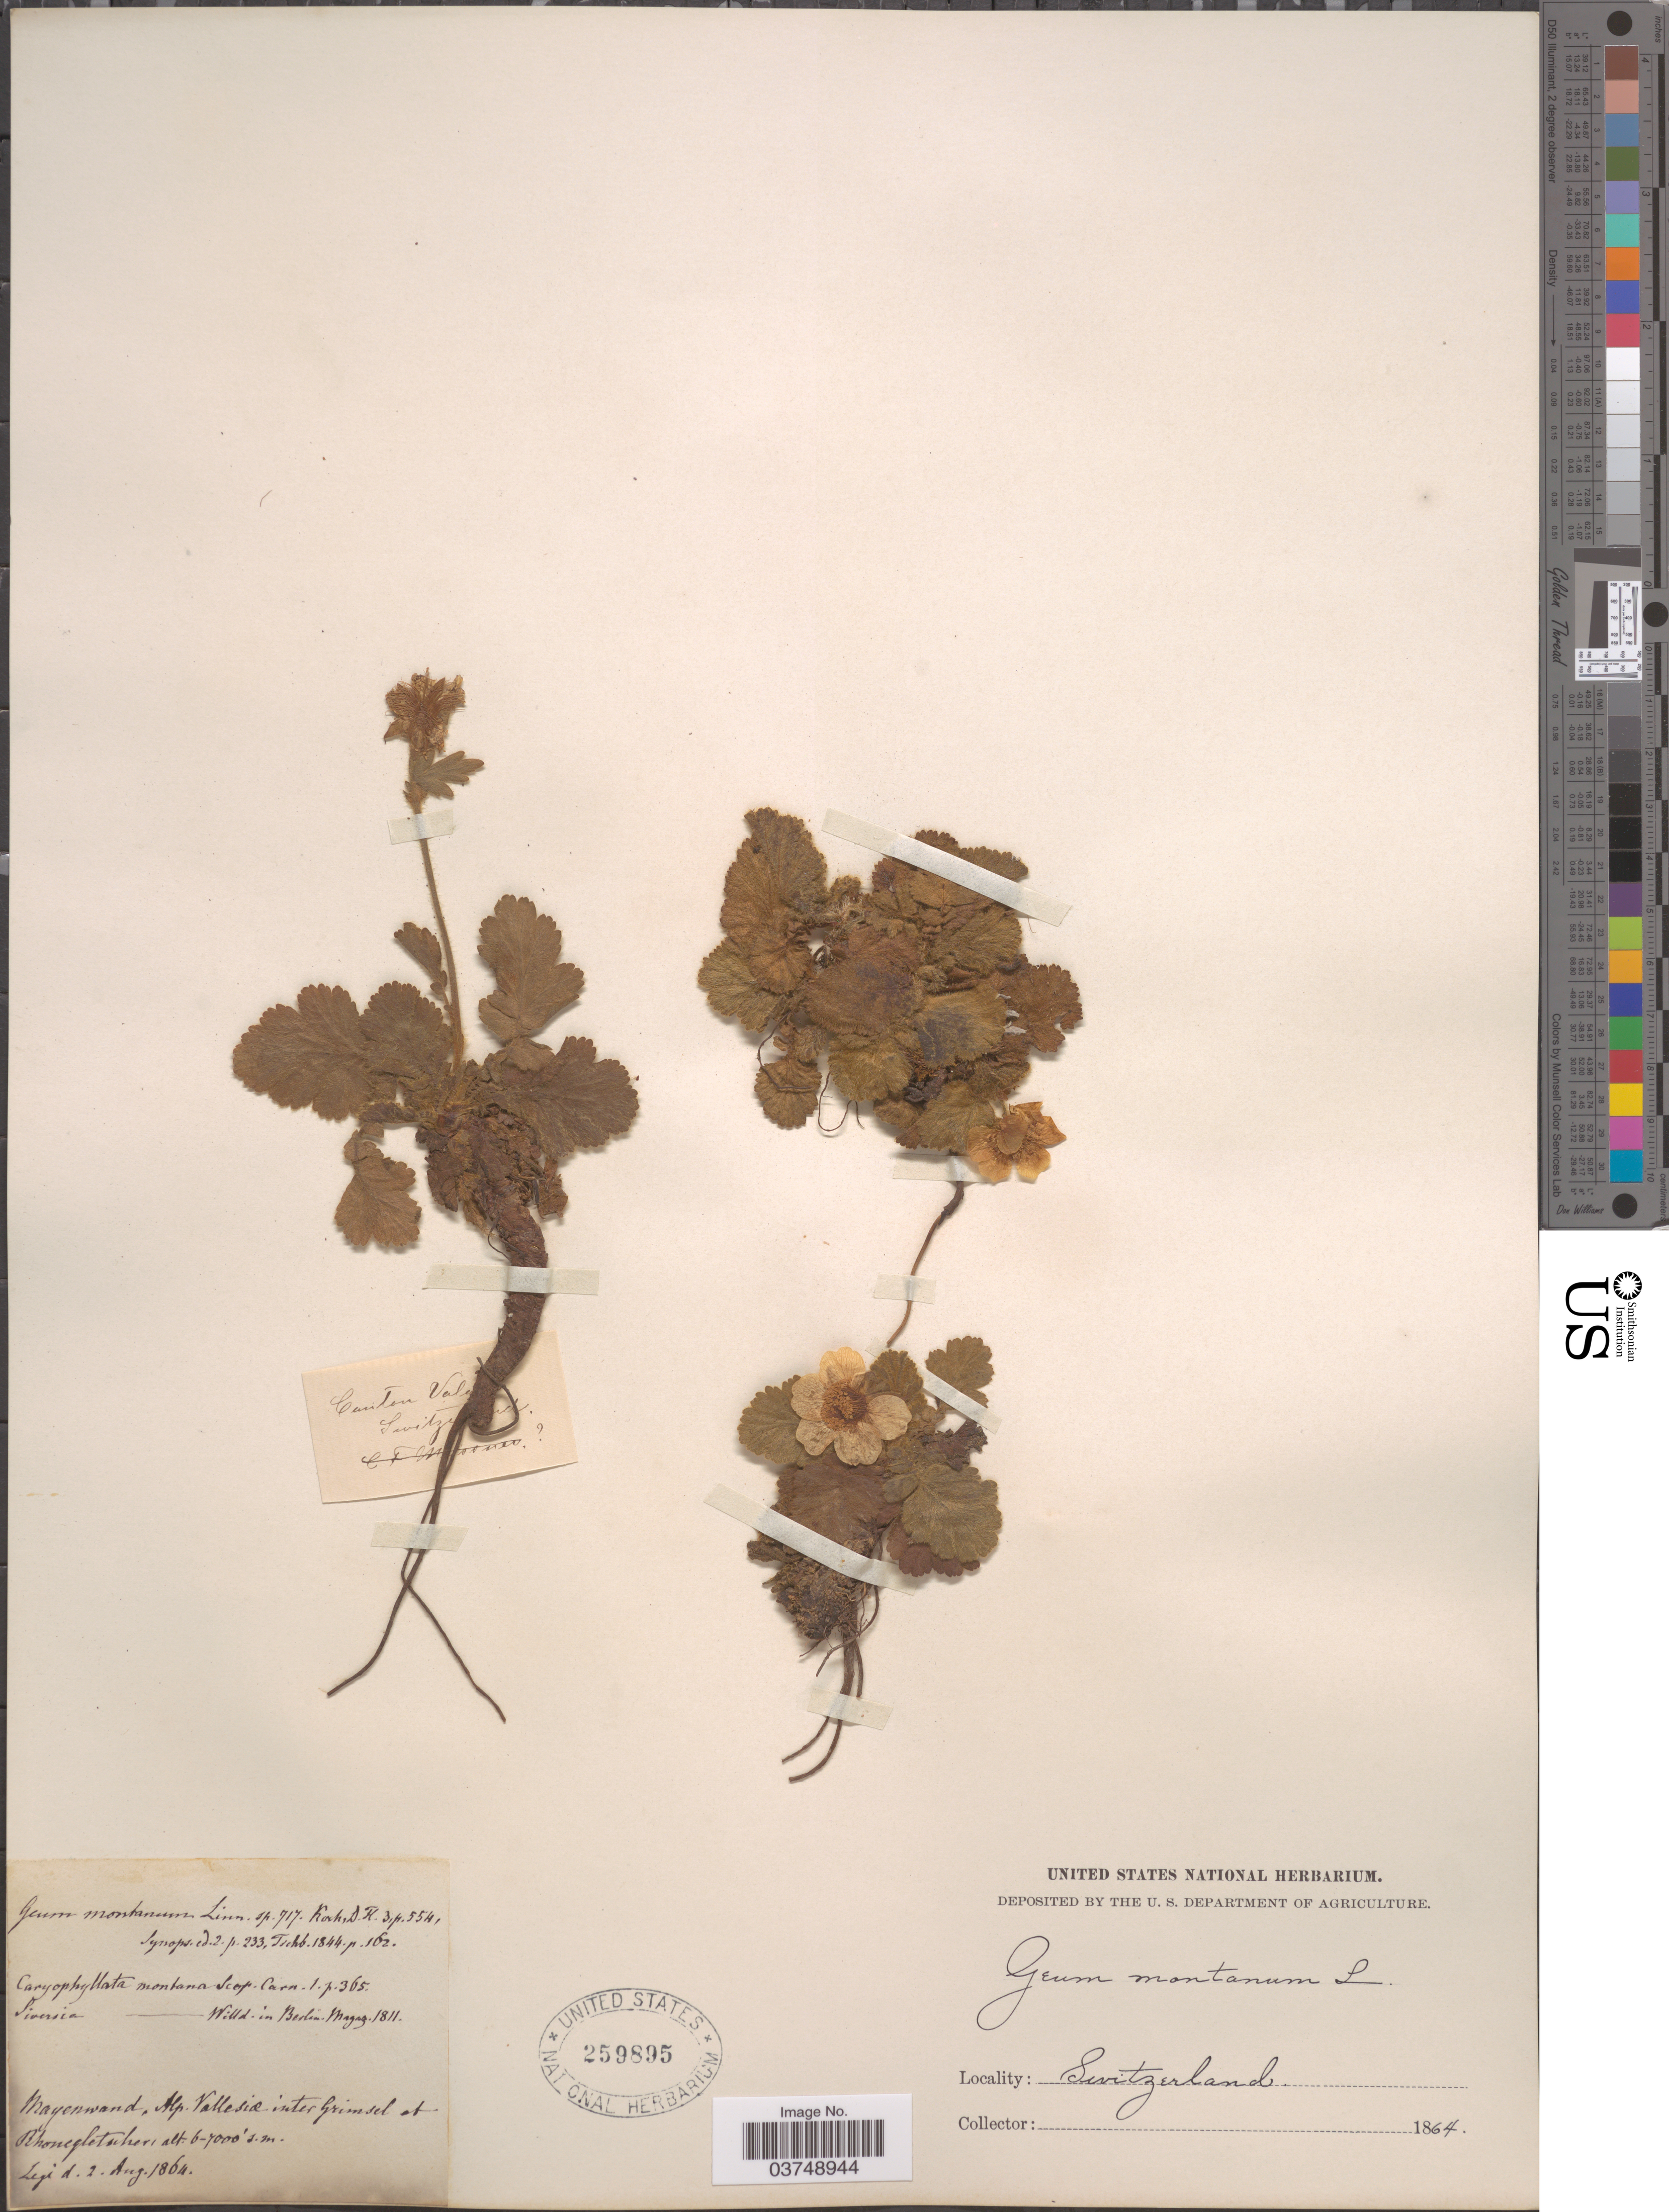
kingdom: Plantae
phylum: Tracheophyta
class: Magnoliopsida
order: Rosales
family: Rosaceae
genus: Geum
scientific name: Geum montanum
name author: L.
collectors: ex herb. United States National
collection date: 1864-08-02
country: Switzerland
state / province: Valais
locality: Mayenwon, Alp. Vallesiæ inter Grimsel at Rhoneplatschen.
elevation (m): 1829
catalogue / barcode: US 259895